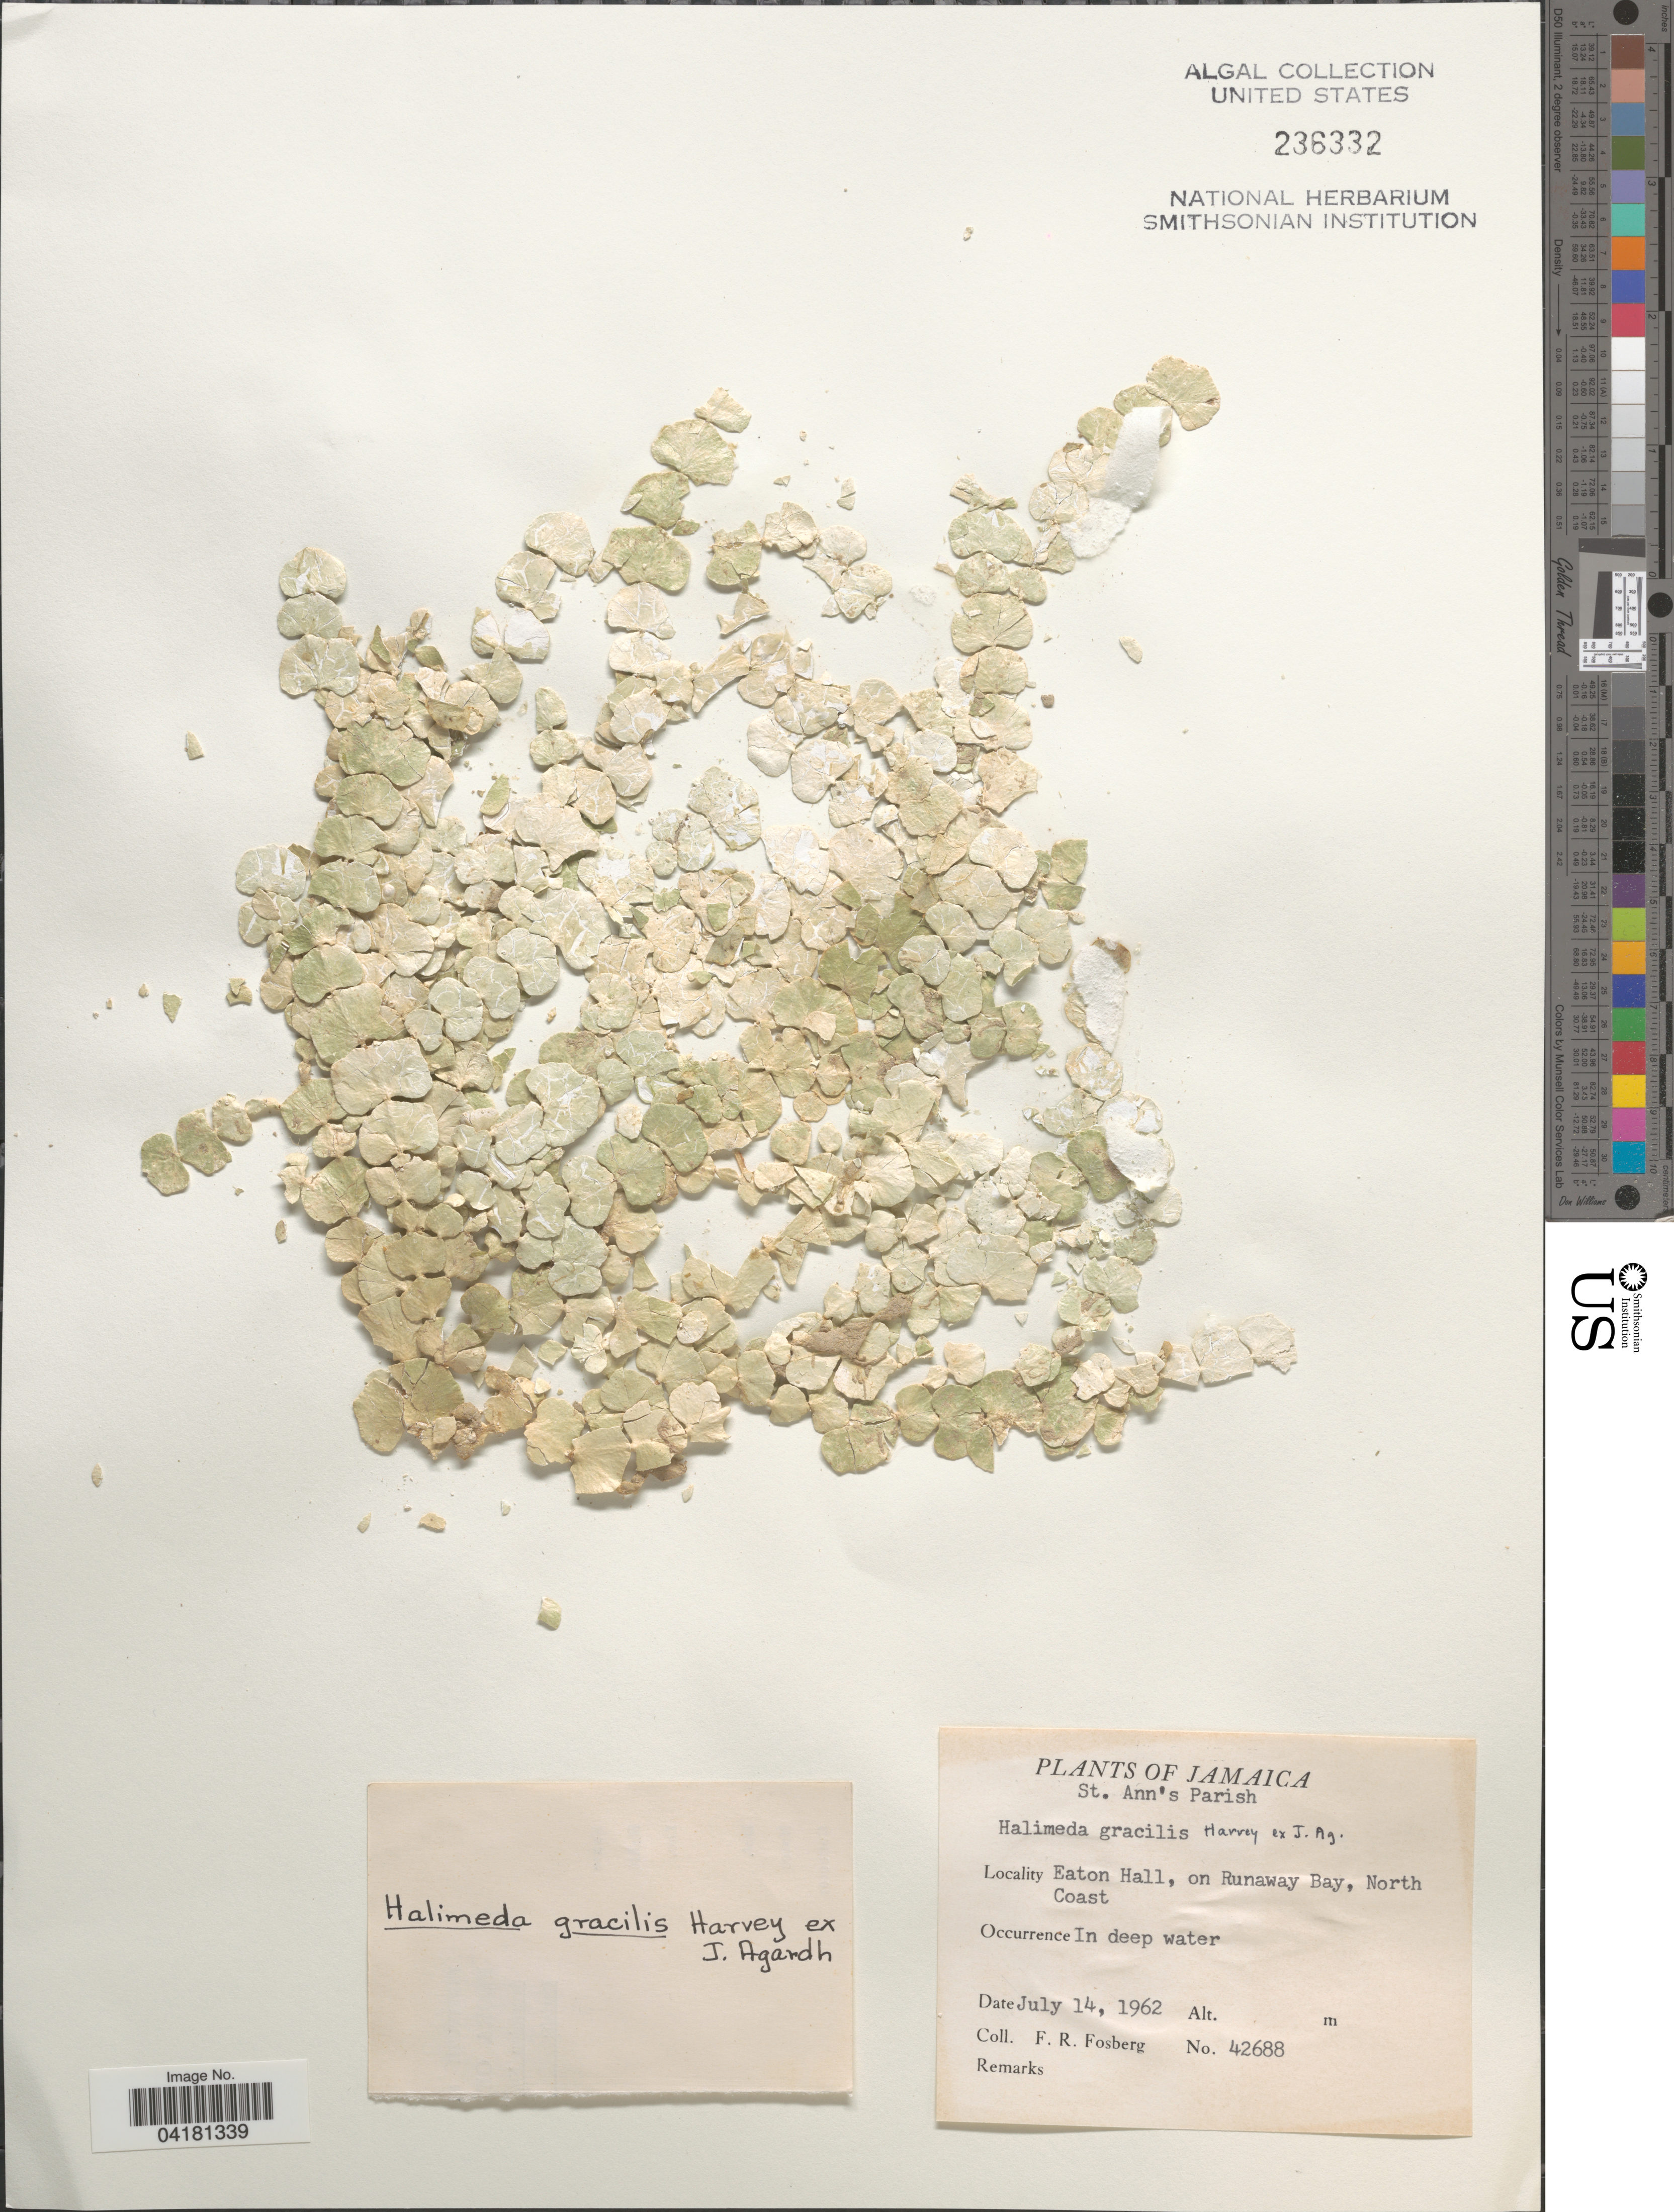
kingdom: Plantae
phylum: Chlorophyta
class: Ulvophyceae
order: Bryopsidales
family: Halimedaceae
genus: Halimeda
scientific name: Halimeda gracilis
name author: Harv. ex J. Agardh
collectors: F. R. Fosberg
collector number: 42688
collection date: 1962-07-14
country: Jamaica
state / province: Saint Ann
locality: St. Ann's Parish. Eaton Hall, on Runaway Bay, North Coast.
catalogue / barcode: US 236332